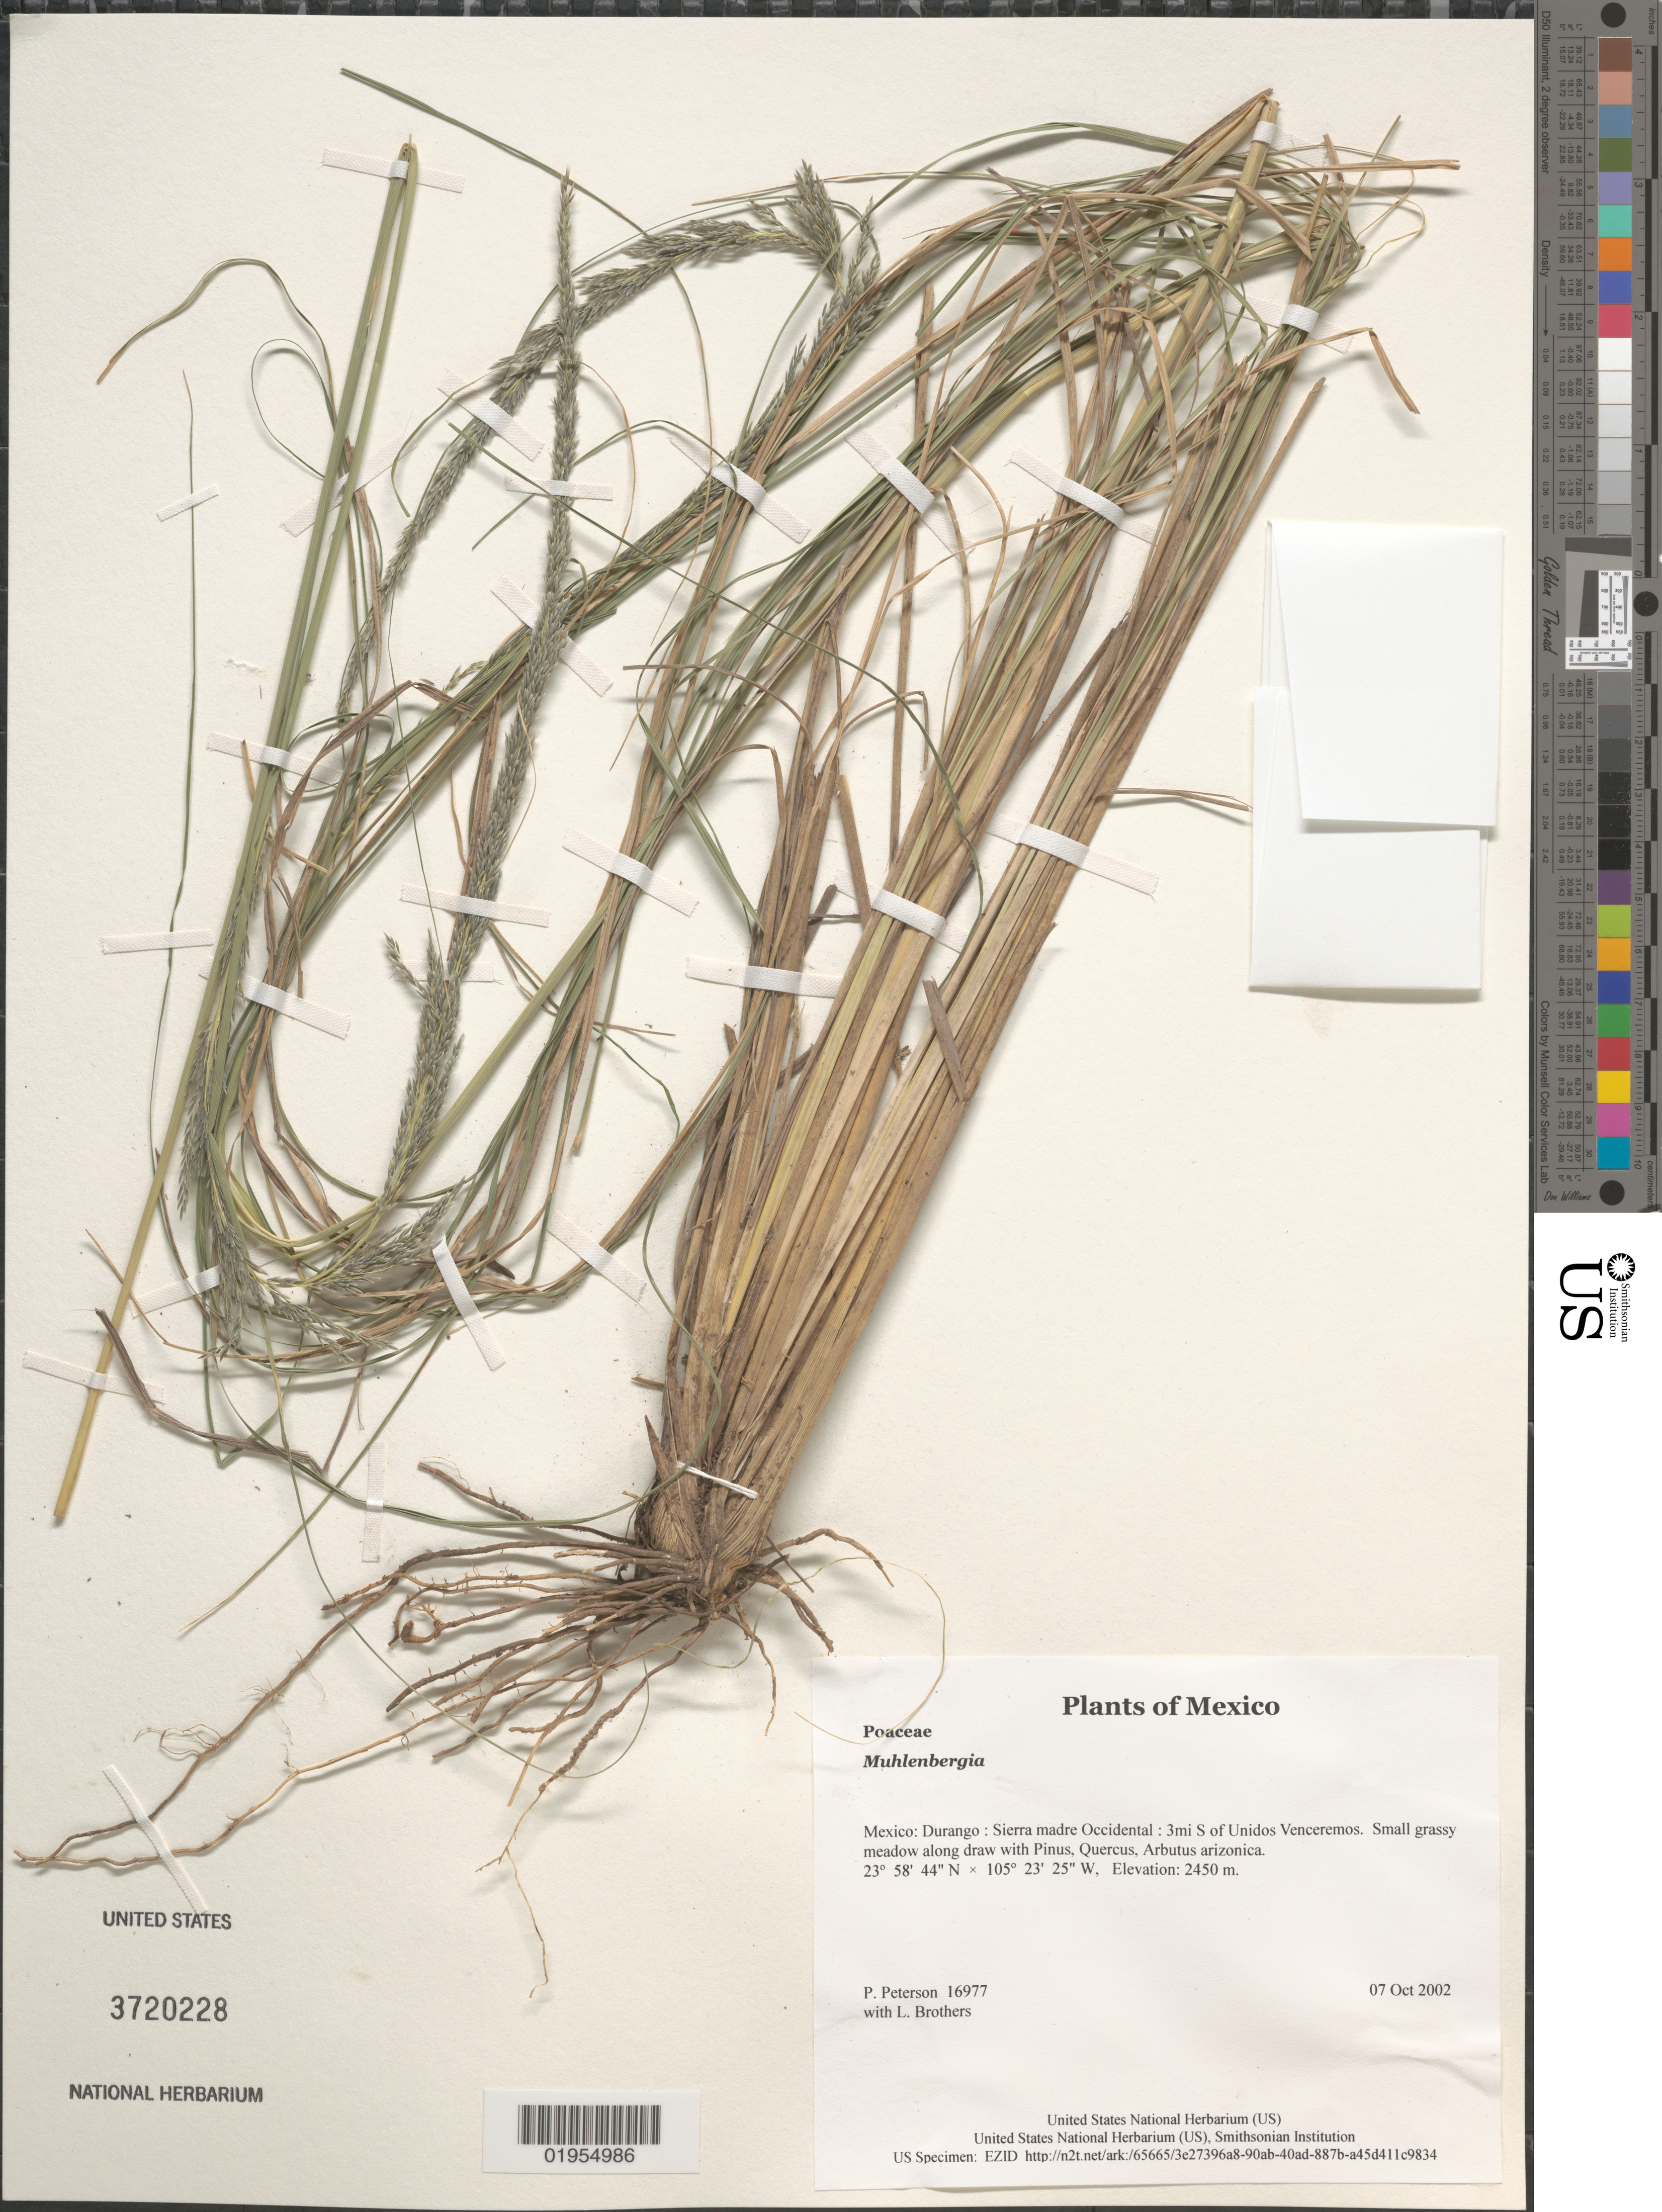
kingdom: Plantae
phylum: Tracheophyta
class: Liliopsida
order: Poales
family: Poaceae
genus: Muhlenbergia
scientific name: Muhlenbergia sp.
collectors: P. M. Peterson & L. E. Brothers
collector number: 16977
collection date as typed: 07 Oct 2002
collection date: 2002-10-07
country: Mexico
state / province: Durango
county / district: Sierra madre Occidental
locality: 3mi S of Unidos Venceremos. Small grassy meadow along draw with Pinus, Quercus, Arbutus arizonica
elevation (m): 2450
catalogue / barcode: US 3720228